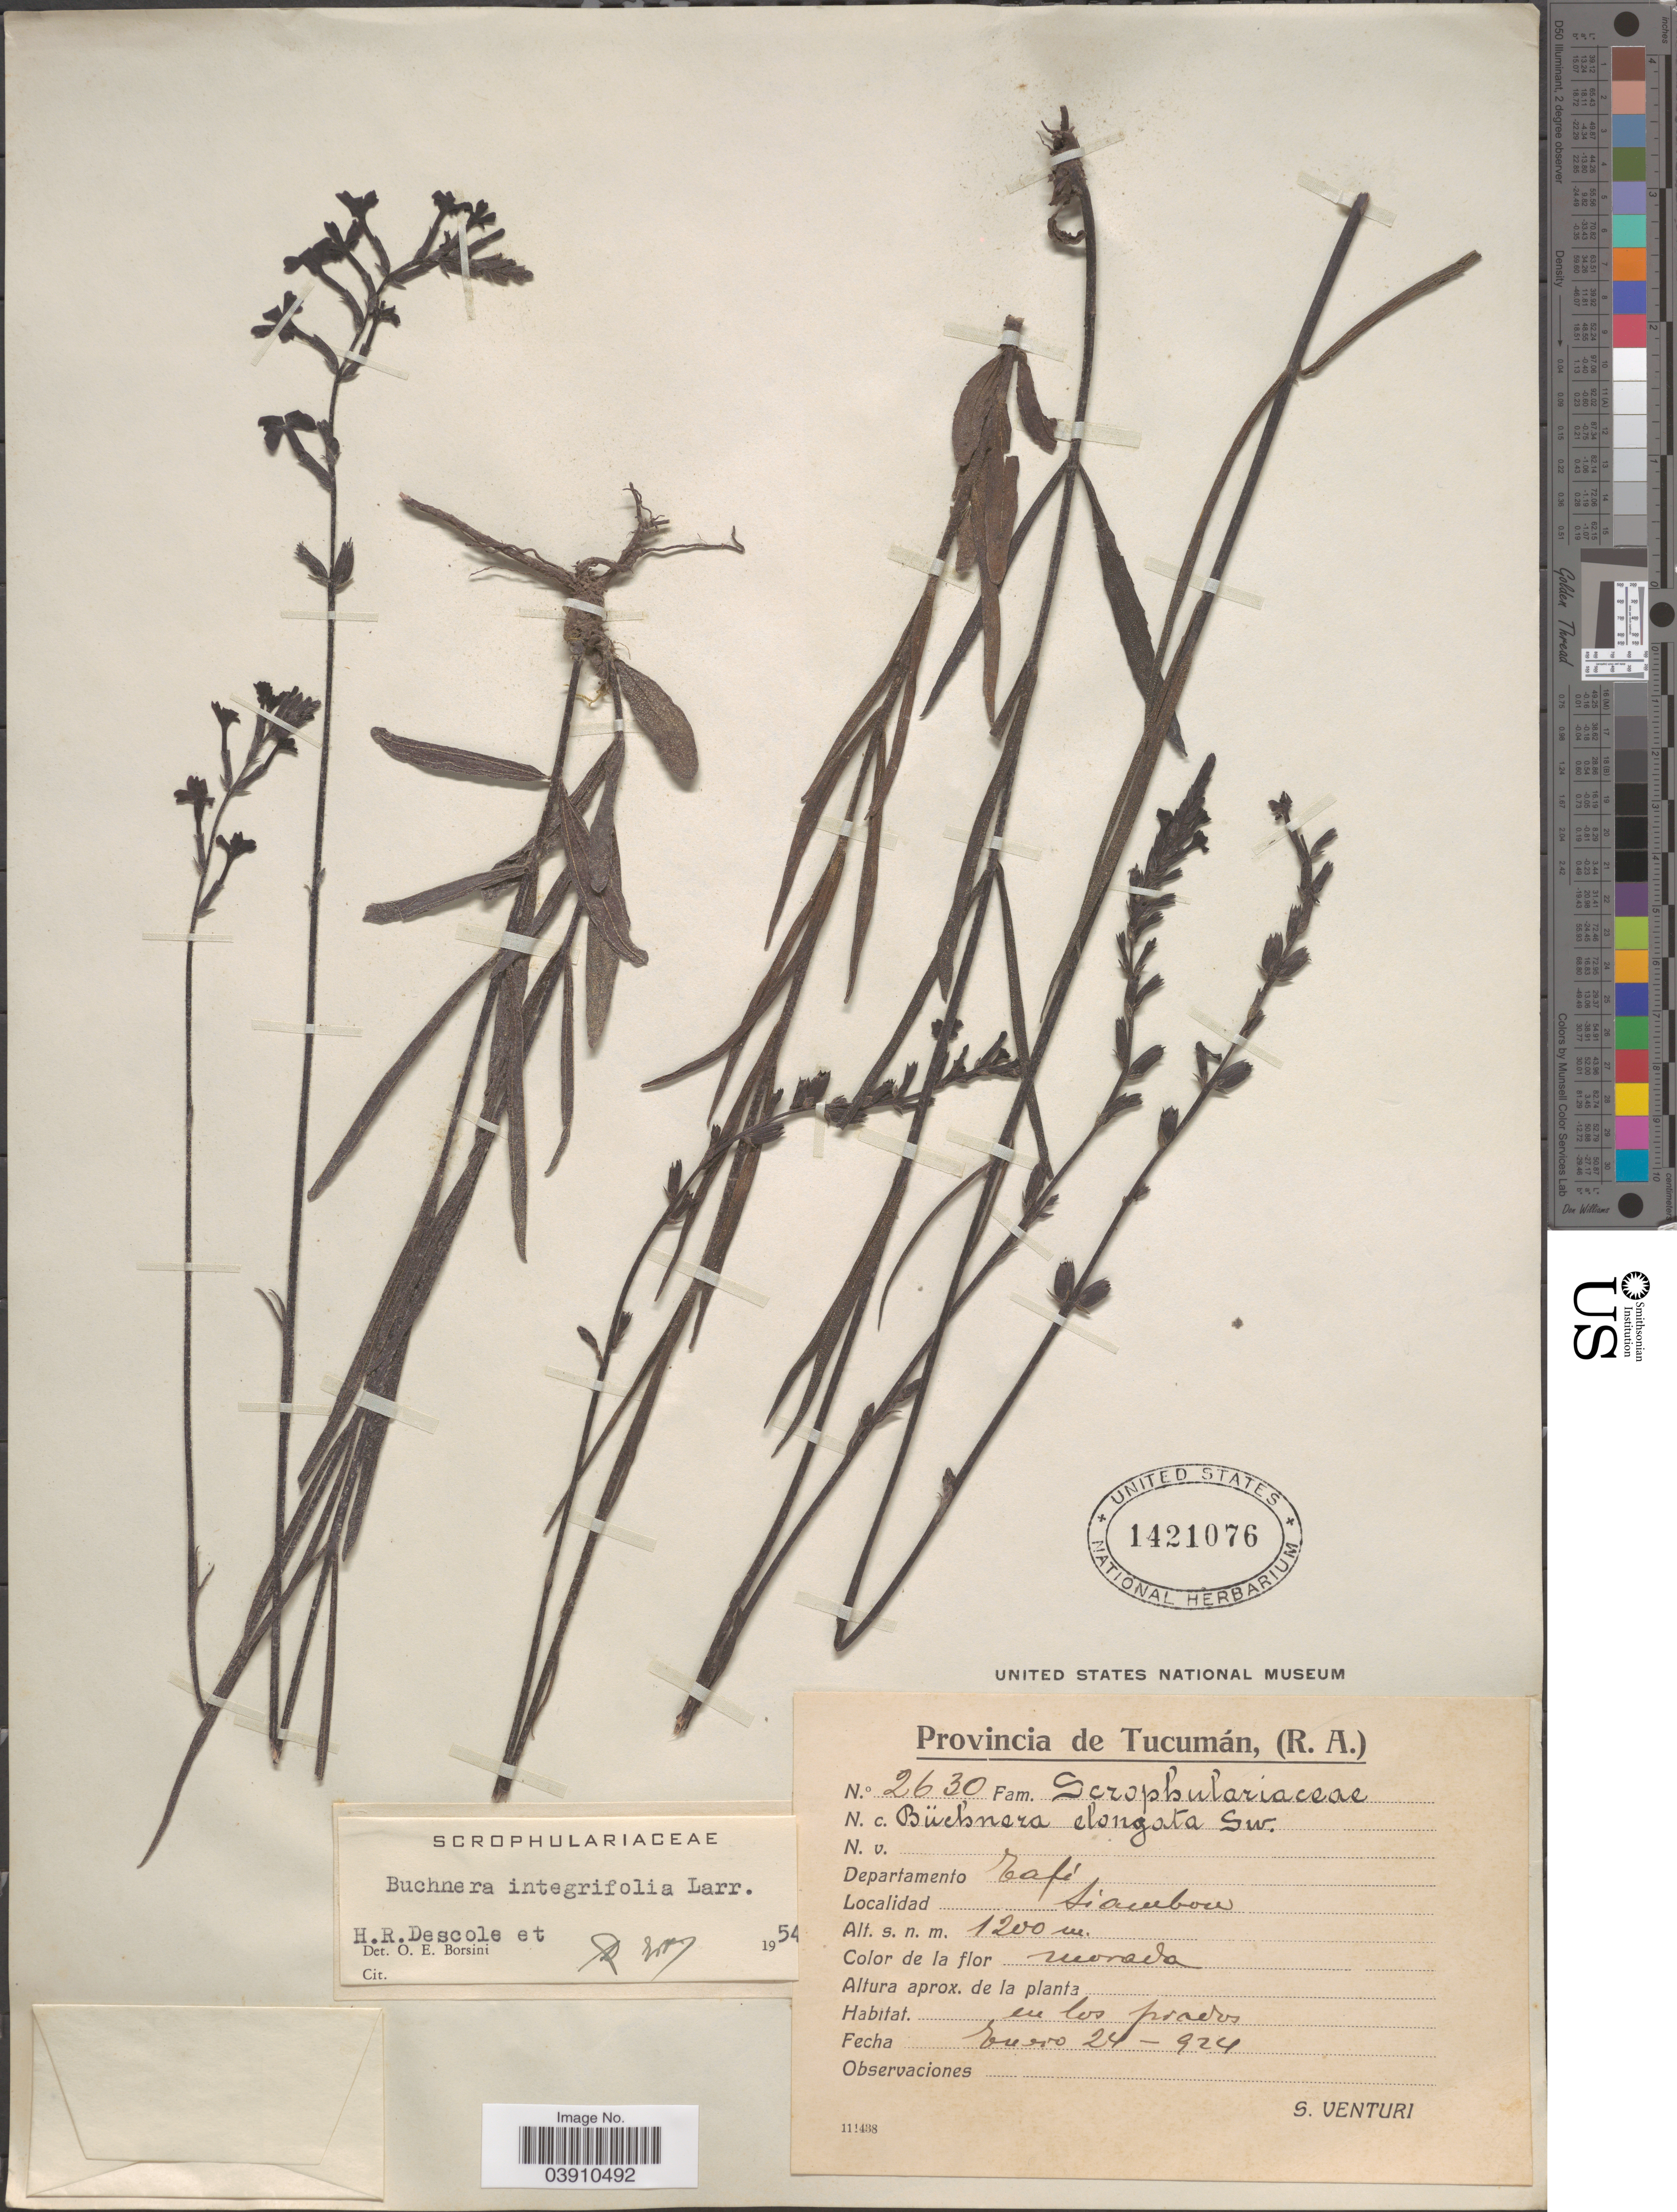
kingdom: Plantae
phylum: Tracheophyta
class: Magnoliopsida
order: Lamiales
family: Orobanchaceae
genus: Buchnera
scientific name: Buchnera integrifolia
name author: Larrañaga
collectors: S. Venturi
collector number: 2630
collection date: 1924-01-24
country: Argentina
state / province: Tucuman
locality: Departamento Tafí. Siambon.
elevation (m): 1200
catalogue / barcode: US 1421076